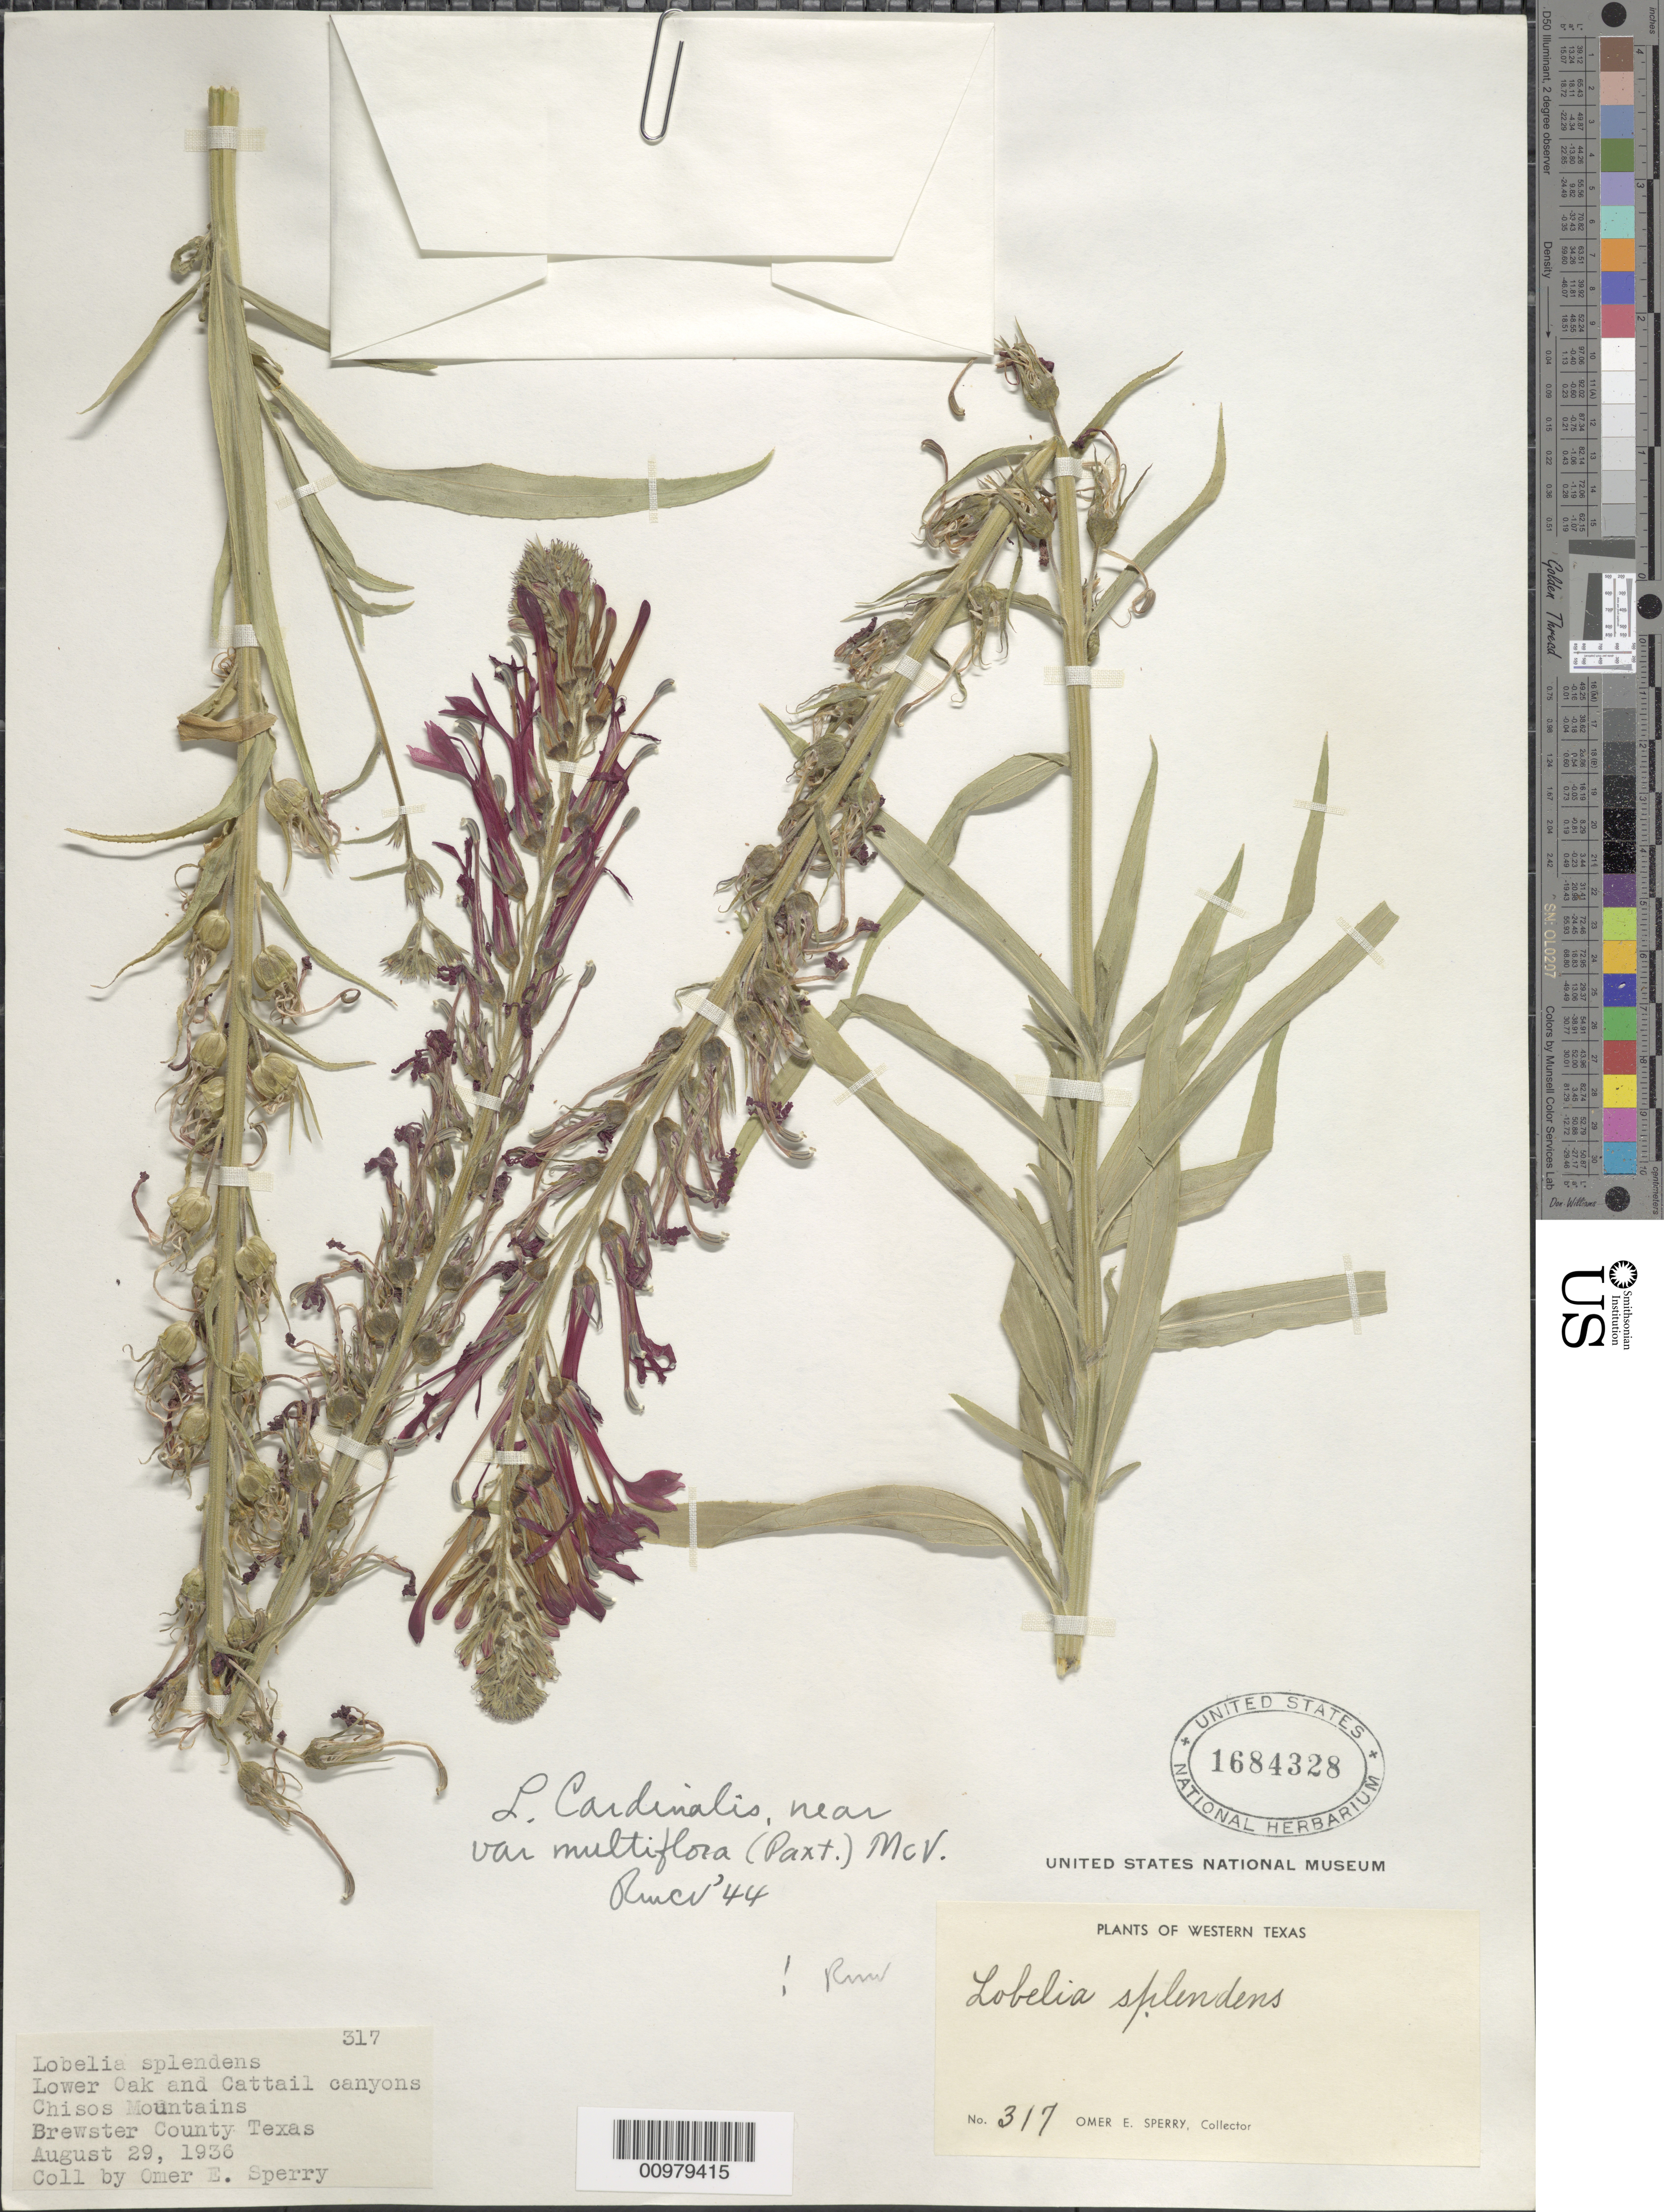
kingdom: Plantae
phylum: Tracheophyta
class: Magnoliopsida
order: Asterales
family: Campanulaceae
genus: Lobelia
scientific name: Lobelia cardinalis var. pseudosplendens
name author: McVaugh in Woodson & Schery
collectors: O. E. Sperry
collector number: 317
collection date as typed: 29 Aug 1936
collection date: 1936-08-29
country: United States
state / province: Texas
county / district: Brewster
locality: Lower Oak and Cattail Canyons, Chisos Mountains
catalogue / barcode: US 1684328